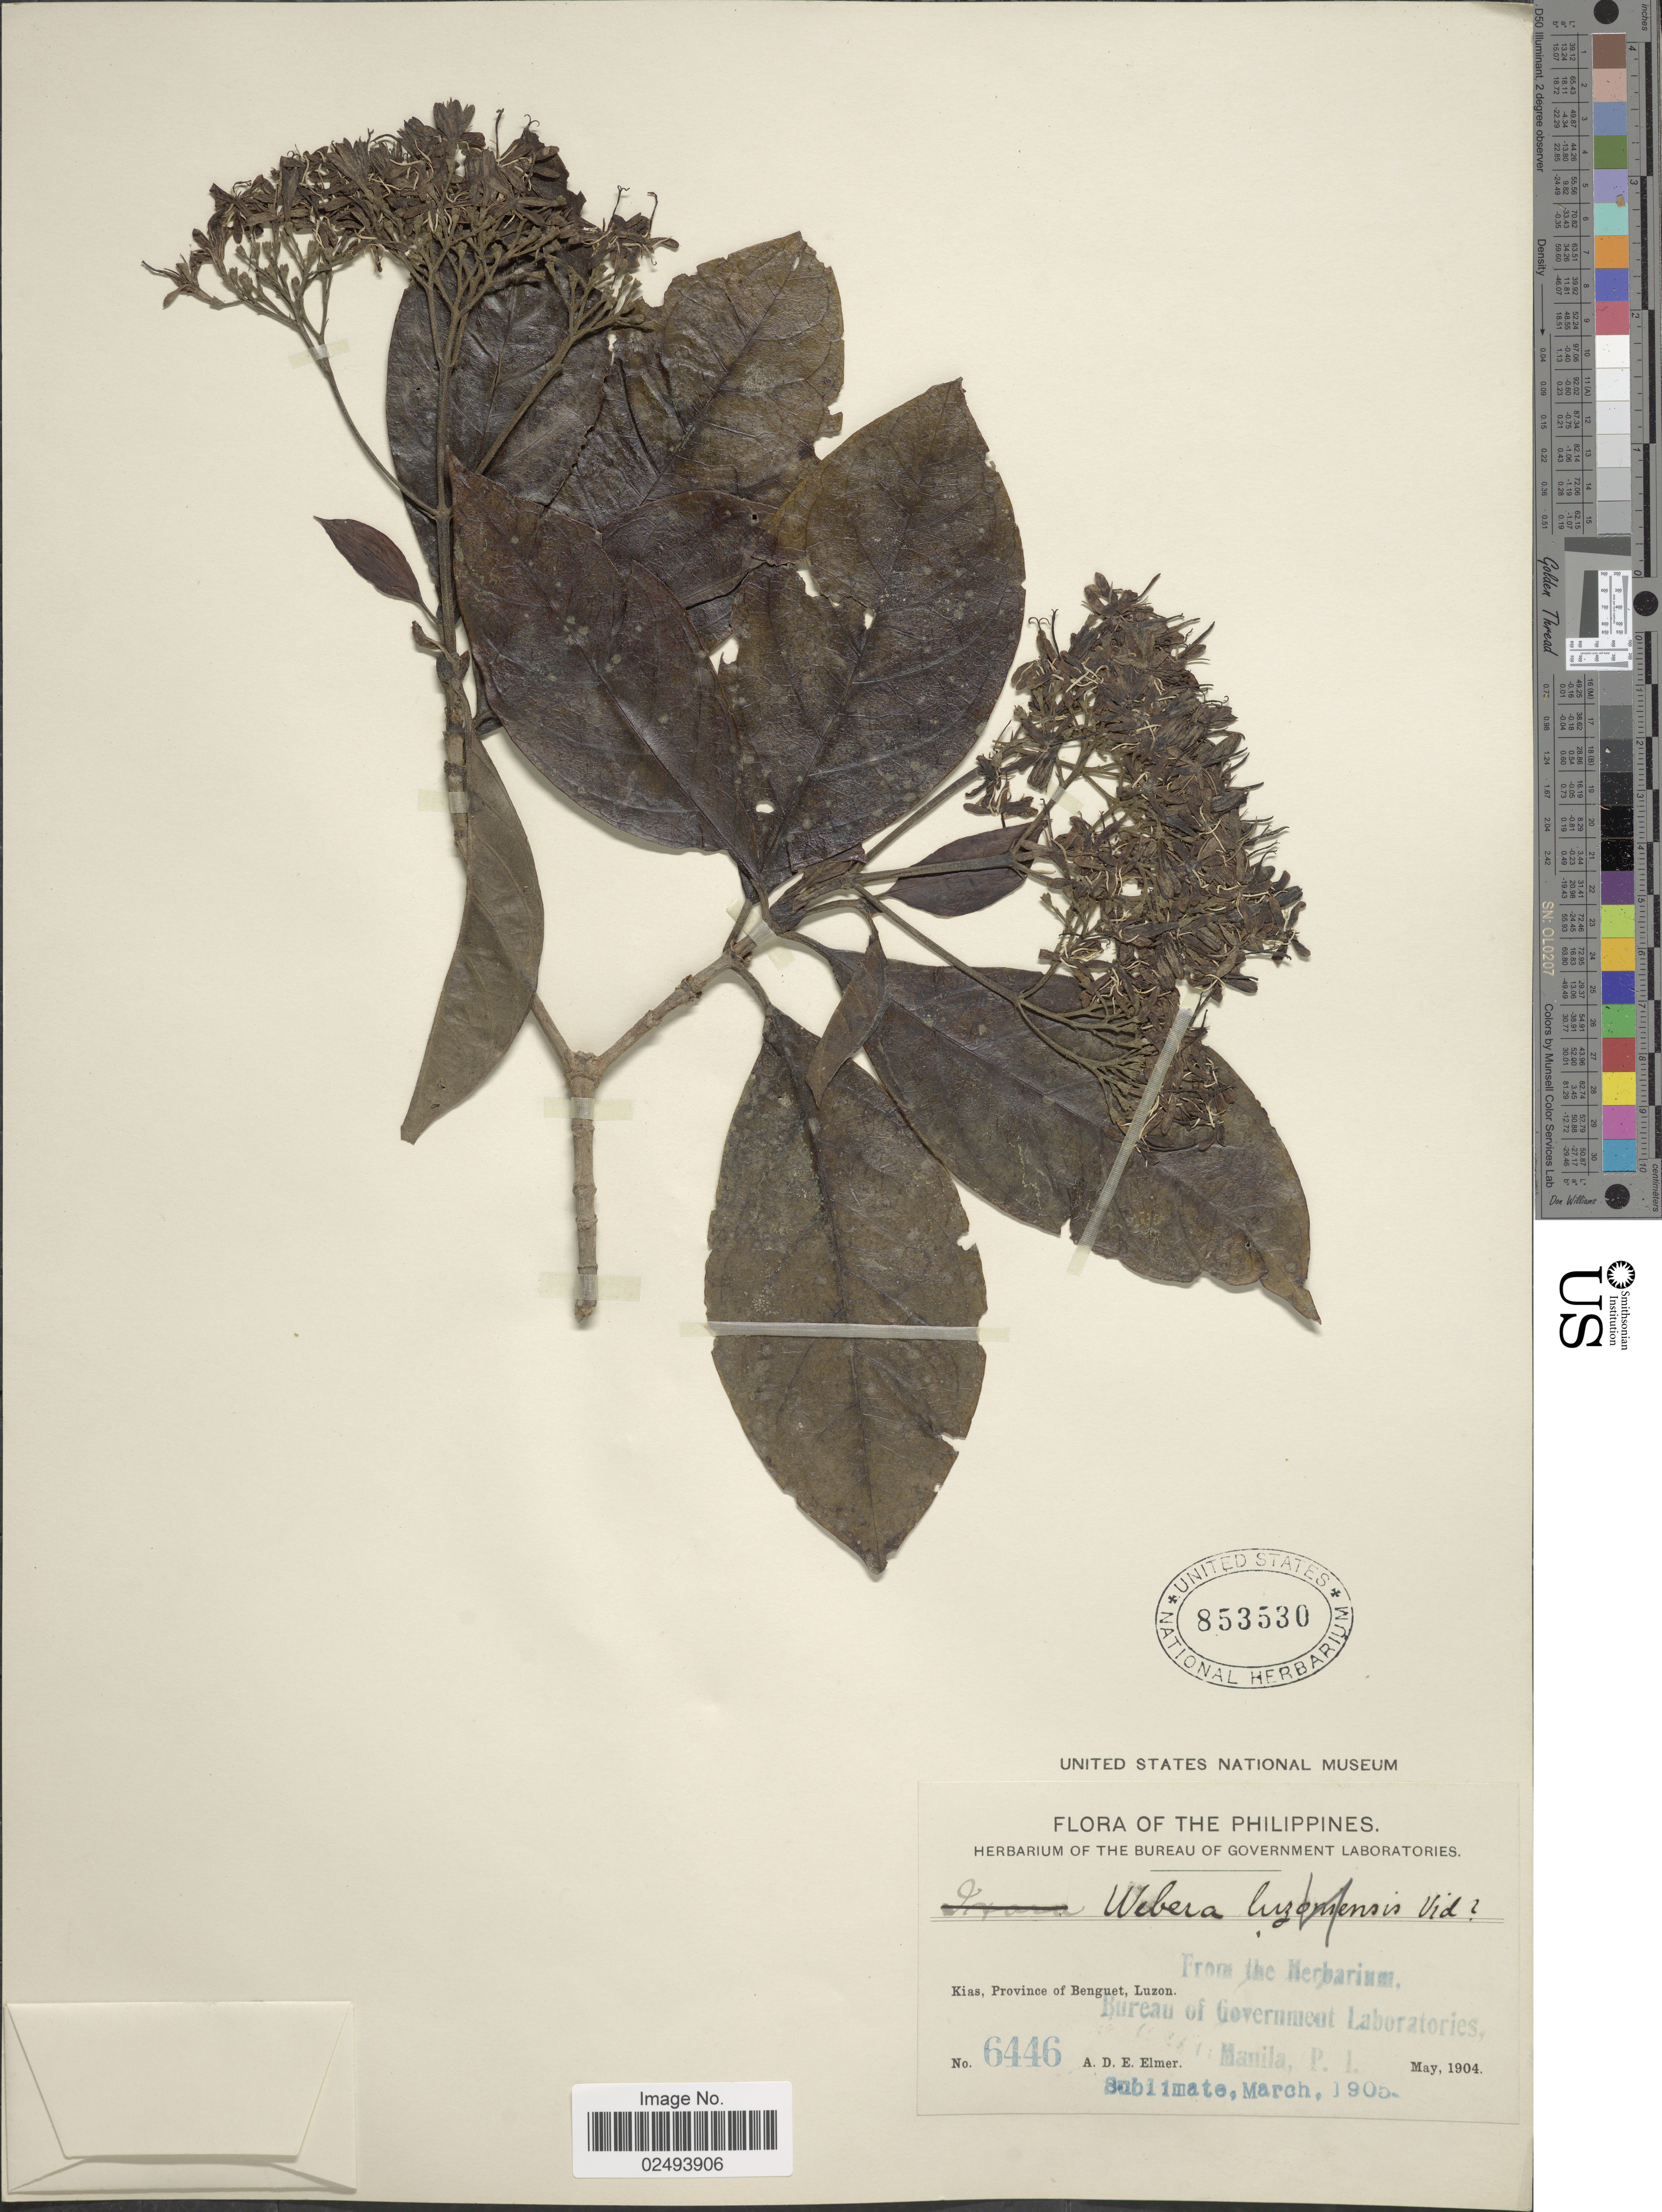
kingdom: Plantae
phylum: Tracheophyta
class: Magnoliopsida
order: Gentianales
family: Rubiaceae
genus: Tarenna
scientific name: Tarenna sp.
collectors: A. D. E. Elmer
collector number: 6446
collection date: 1904-05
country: Philippines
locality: Kias, Province of Benguet, Luzon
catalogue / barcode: US 853530